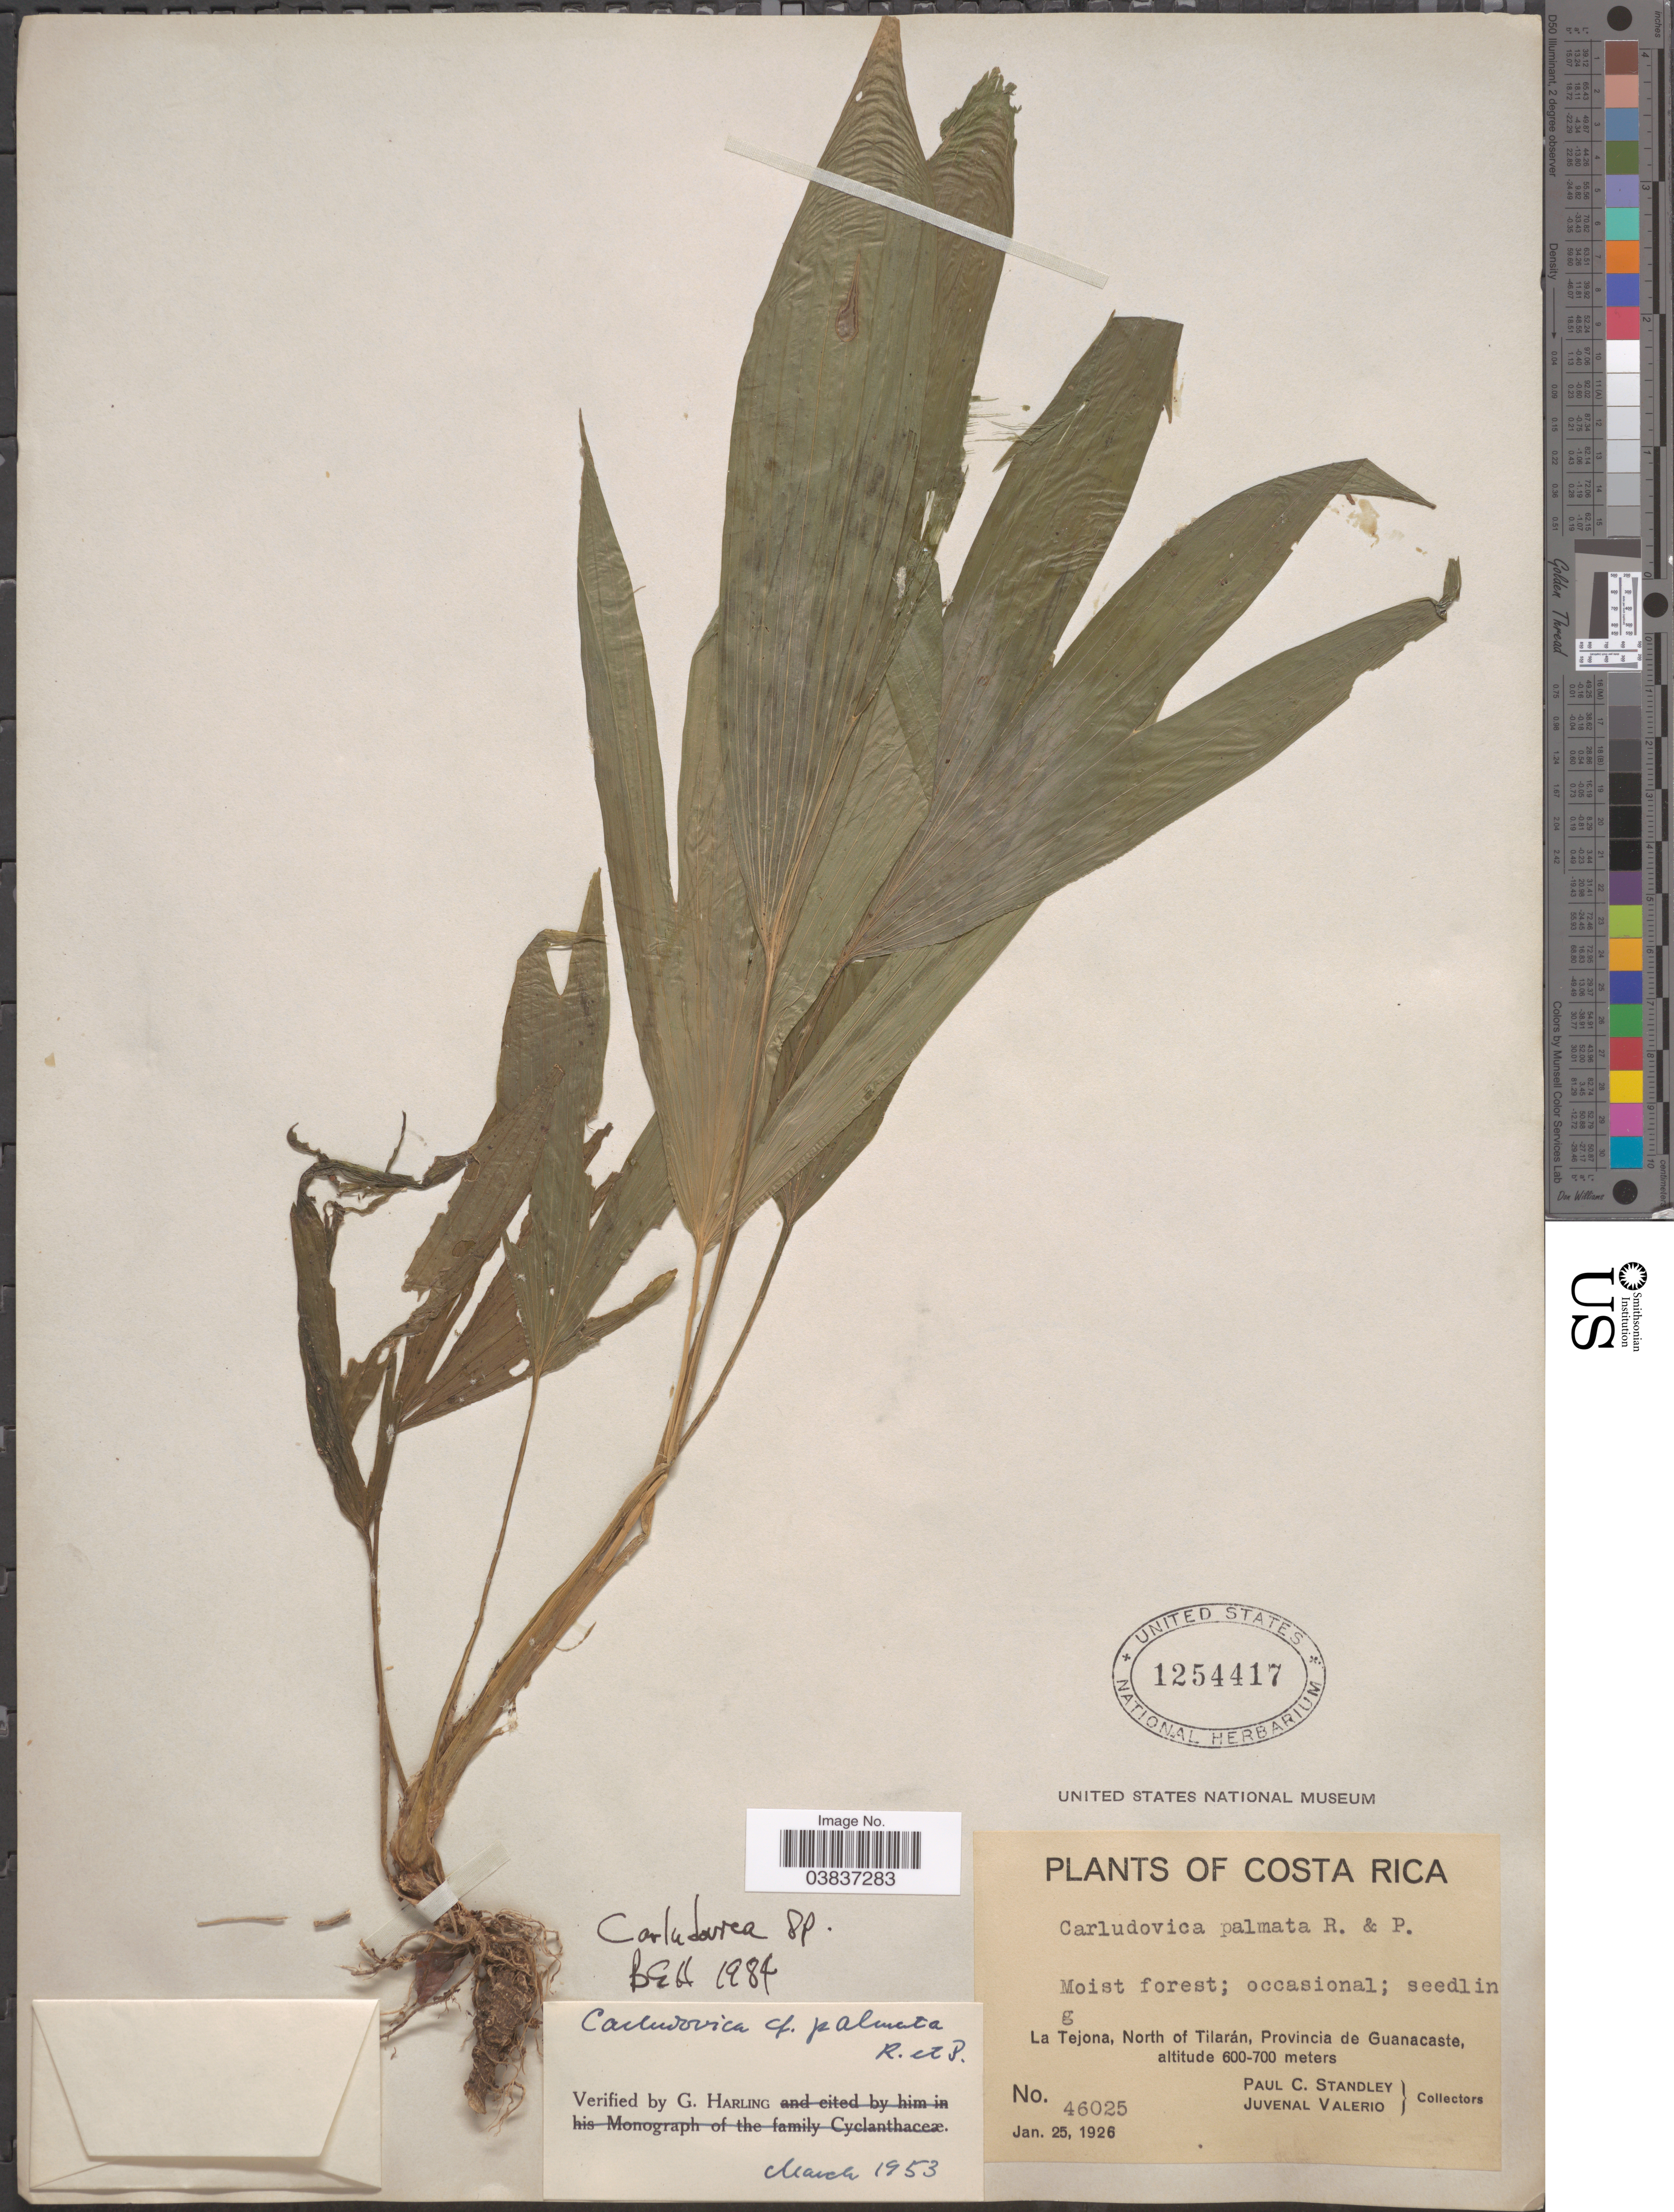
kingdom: Plantae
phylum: Tracheophyta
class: Liliopsida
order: Pandanales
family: Cyclanthaceae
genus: Carludovica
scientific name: Carludovica sp.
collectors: P. C. Standley & J. Valerio R.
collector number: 46025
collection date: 1926-01-25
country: Costa Rica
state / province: Guanacaste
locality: La Tejona, North of Tilarán.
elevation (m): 600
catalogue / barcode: US 1254417